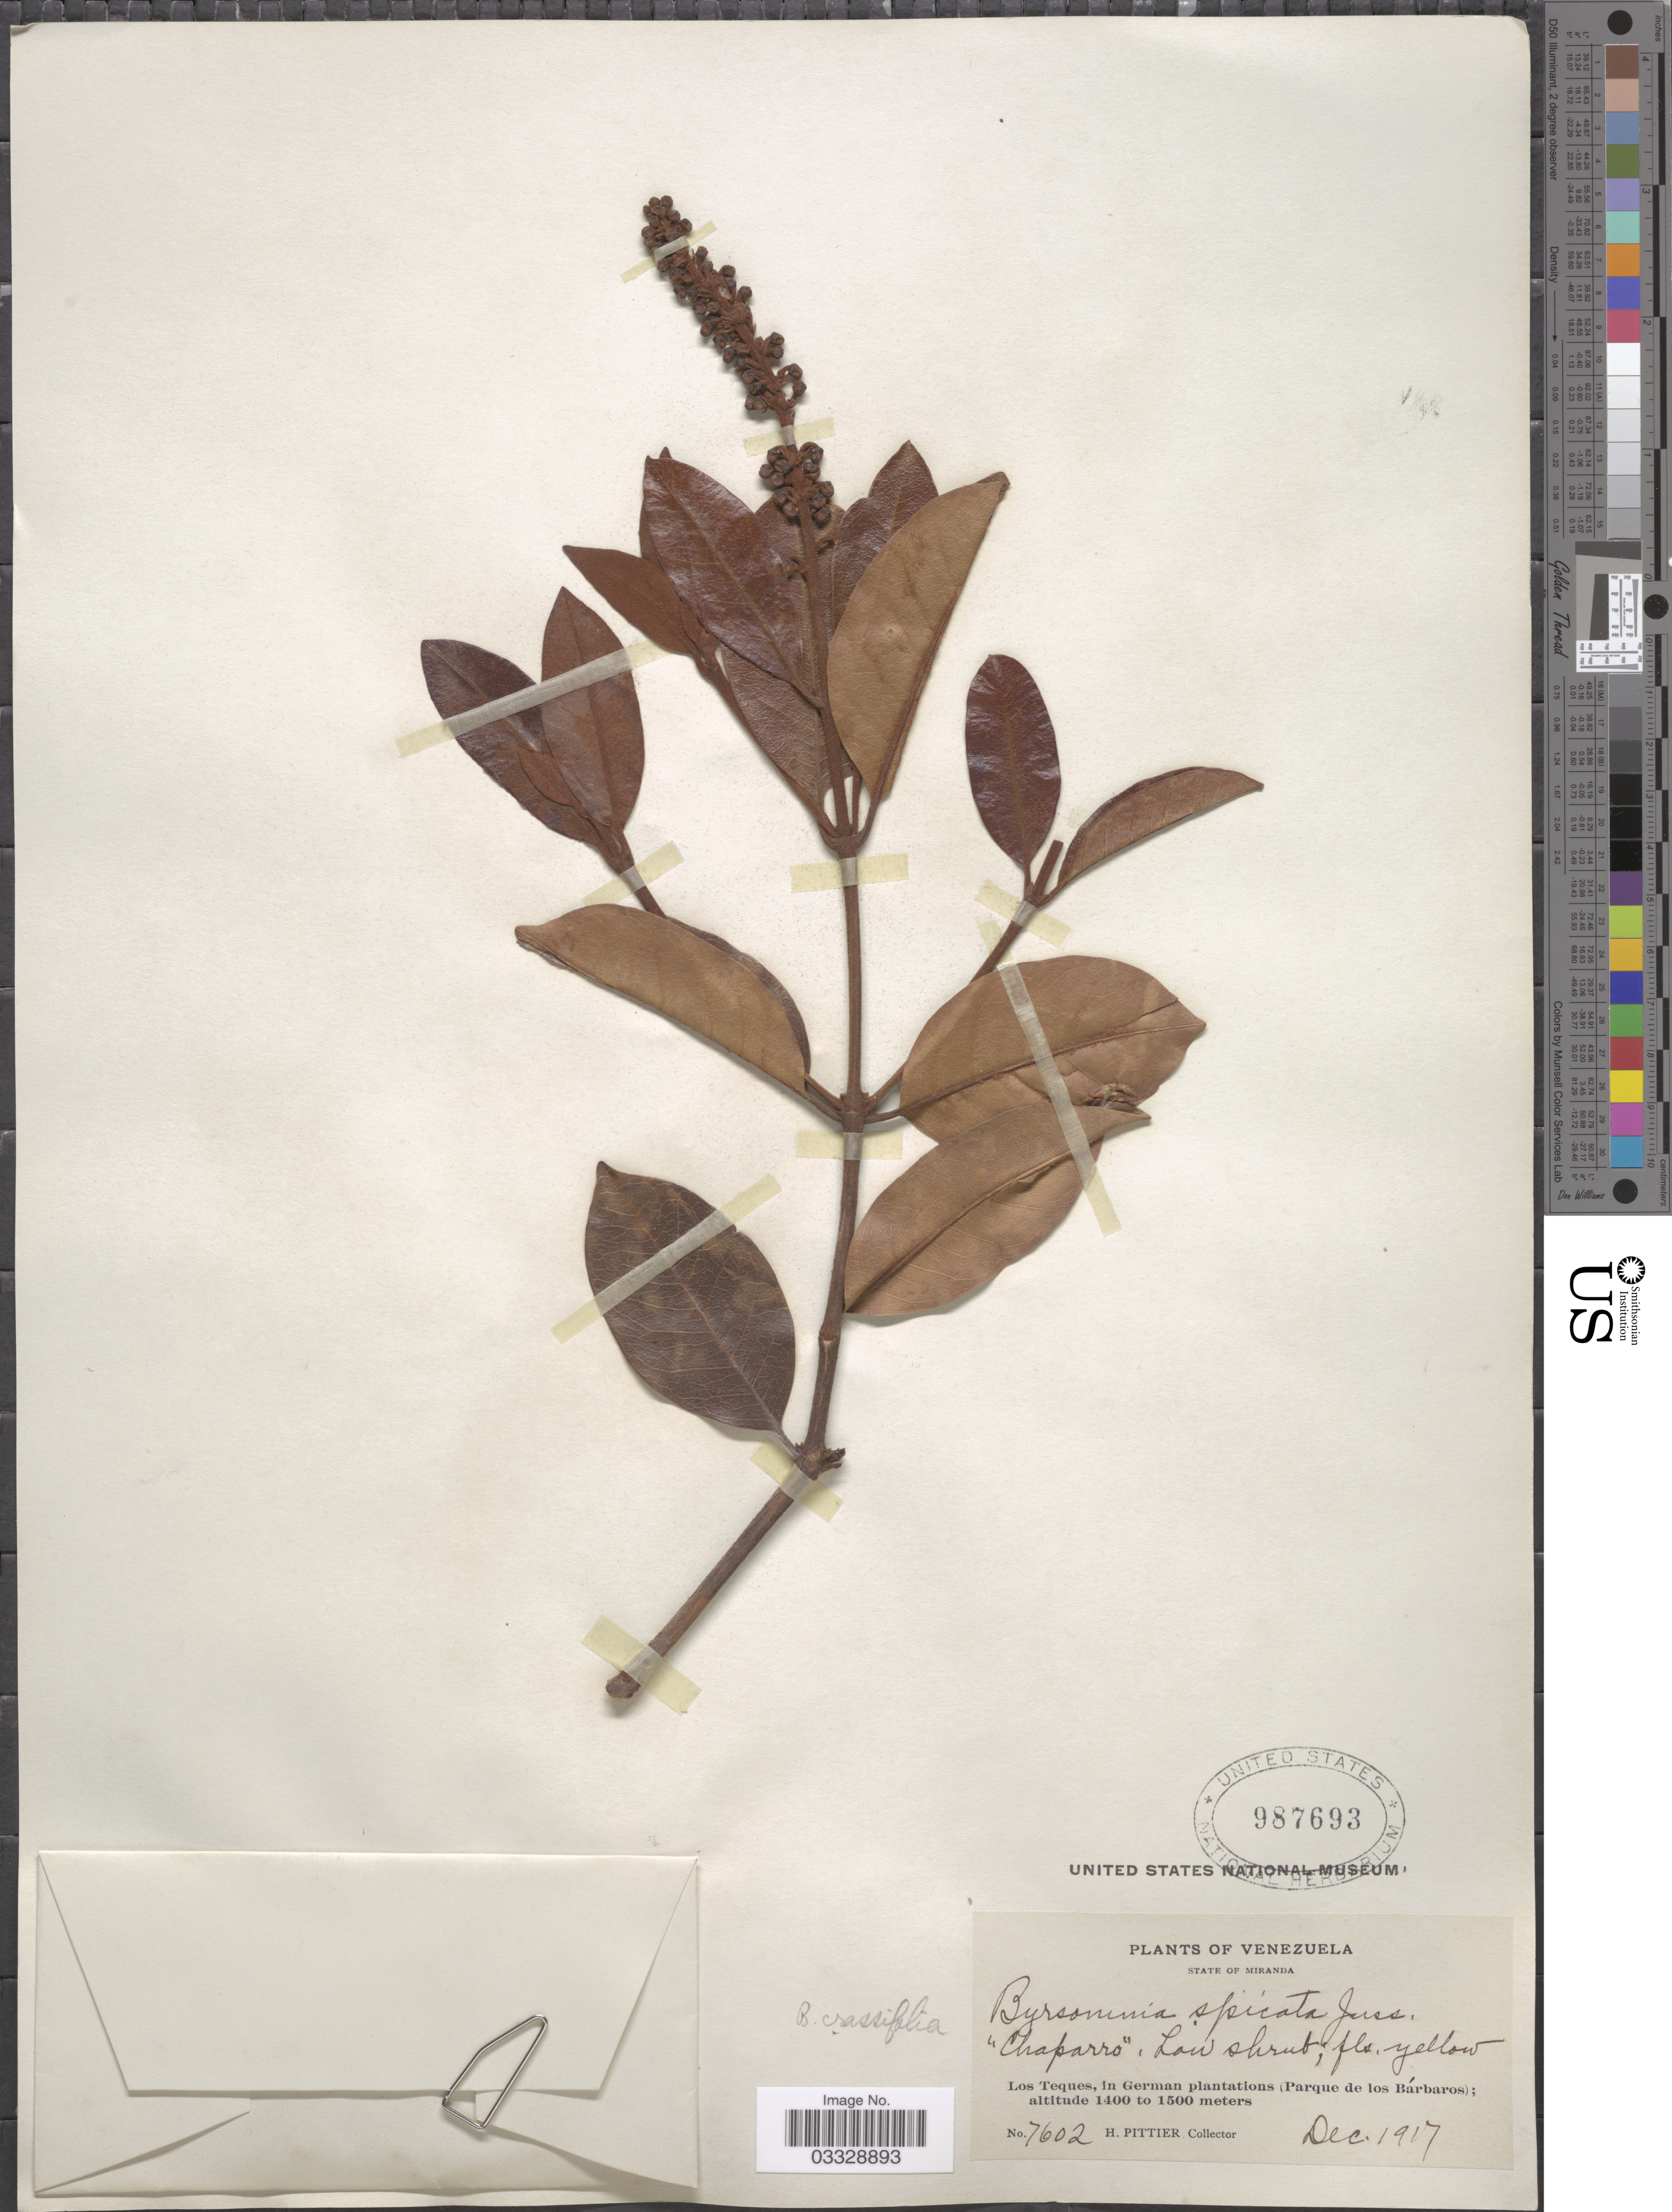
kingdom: Plantae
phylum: Tracheophyta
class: Magnoliopsida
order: Malpighiales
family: Malpighiaceae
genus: Byrsonima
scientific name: Byrsonima crassifolia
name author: (L.) Kunth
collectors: H. F. Pittier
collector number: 7602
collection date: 1917-12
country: Venezuela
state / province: Miranda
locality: Los Teques, in German plantations (Parque de los Bárbaros).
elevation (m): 1400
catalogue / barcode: US 987693